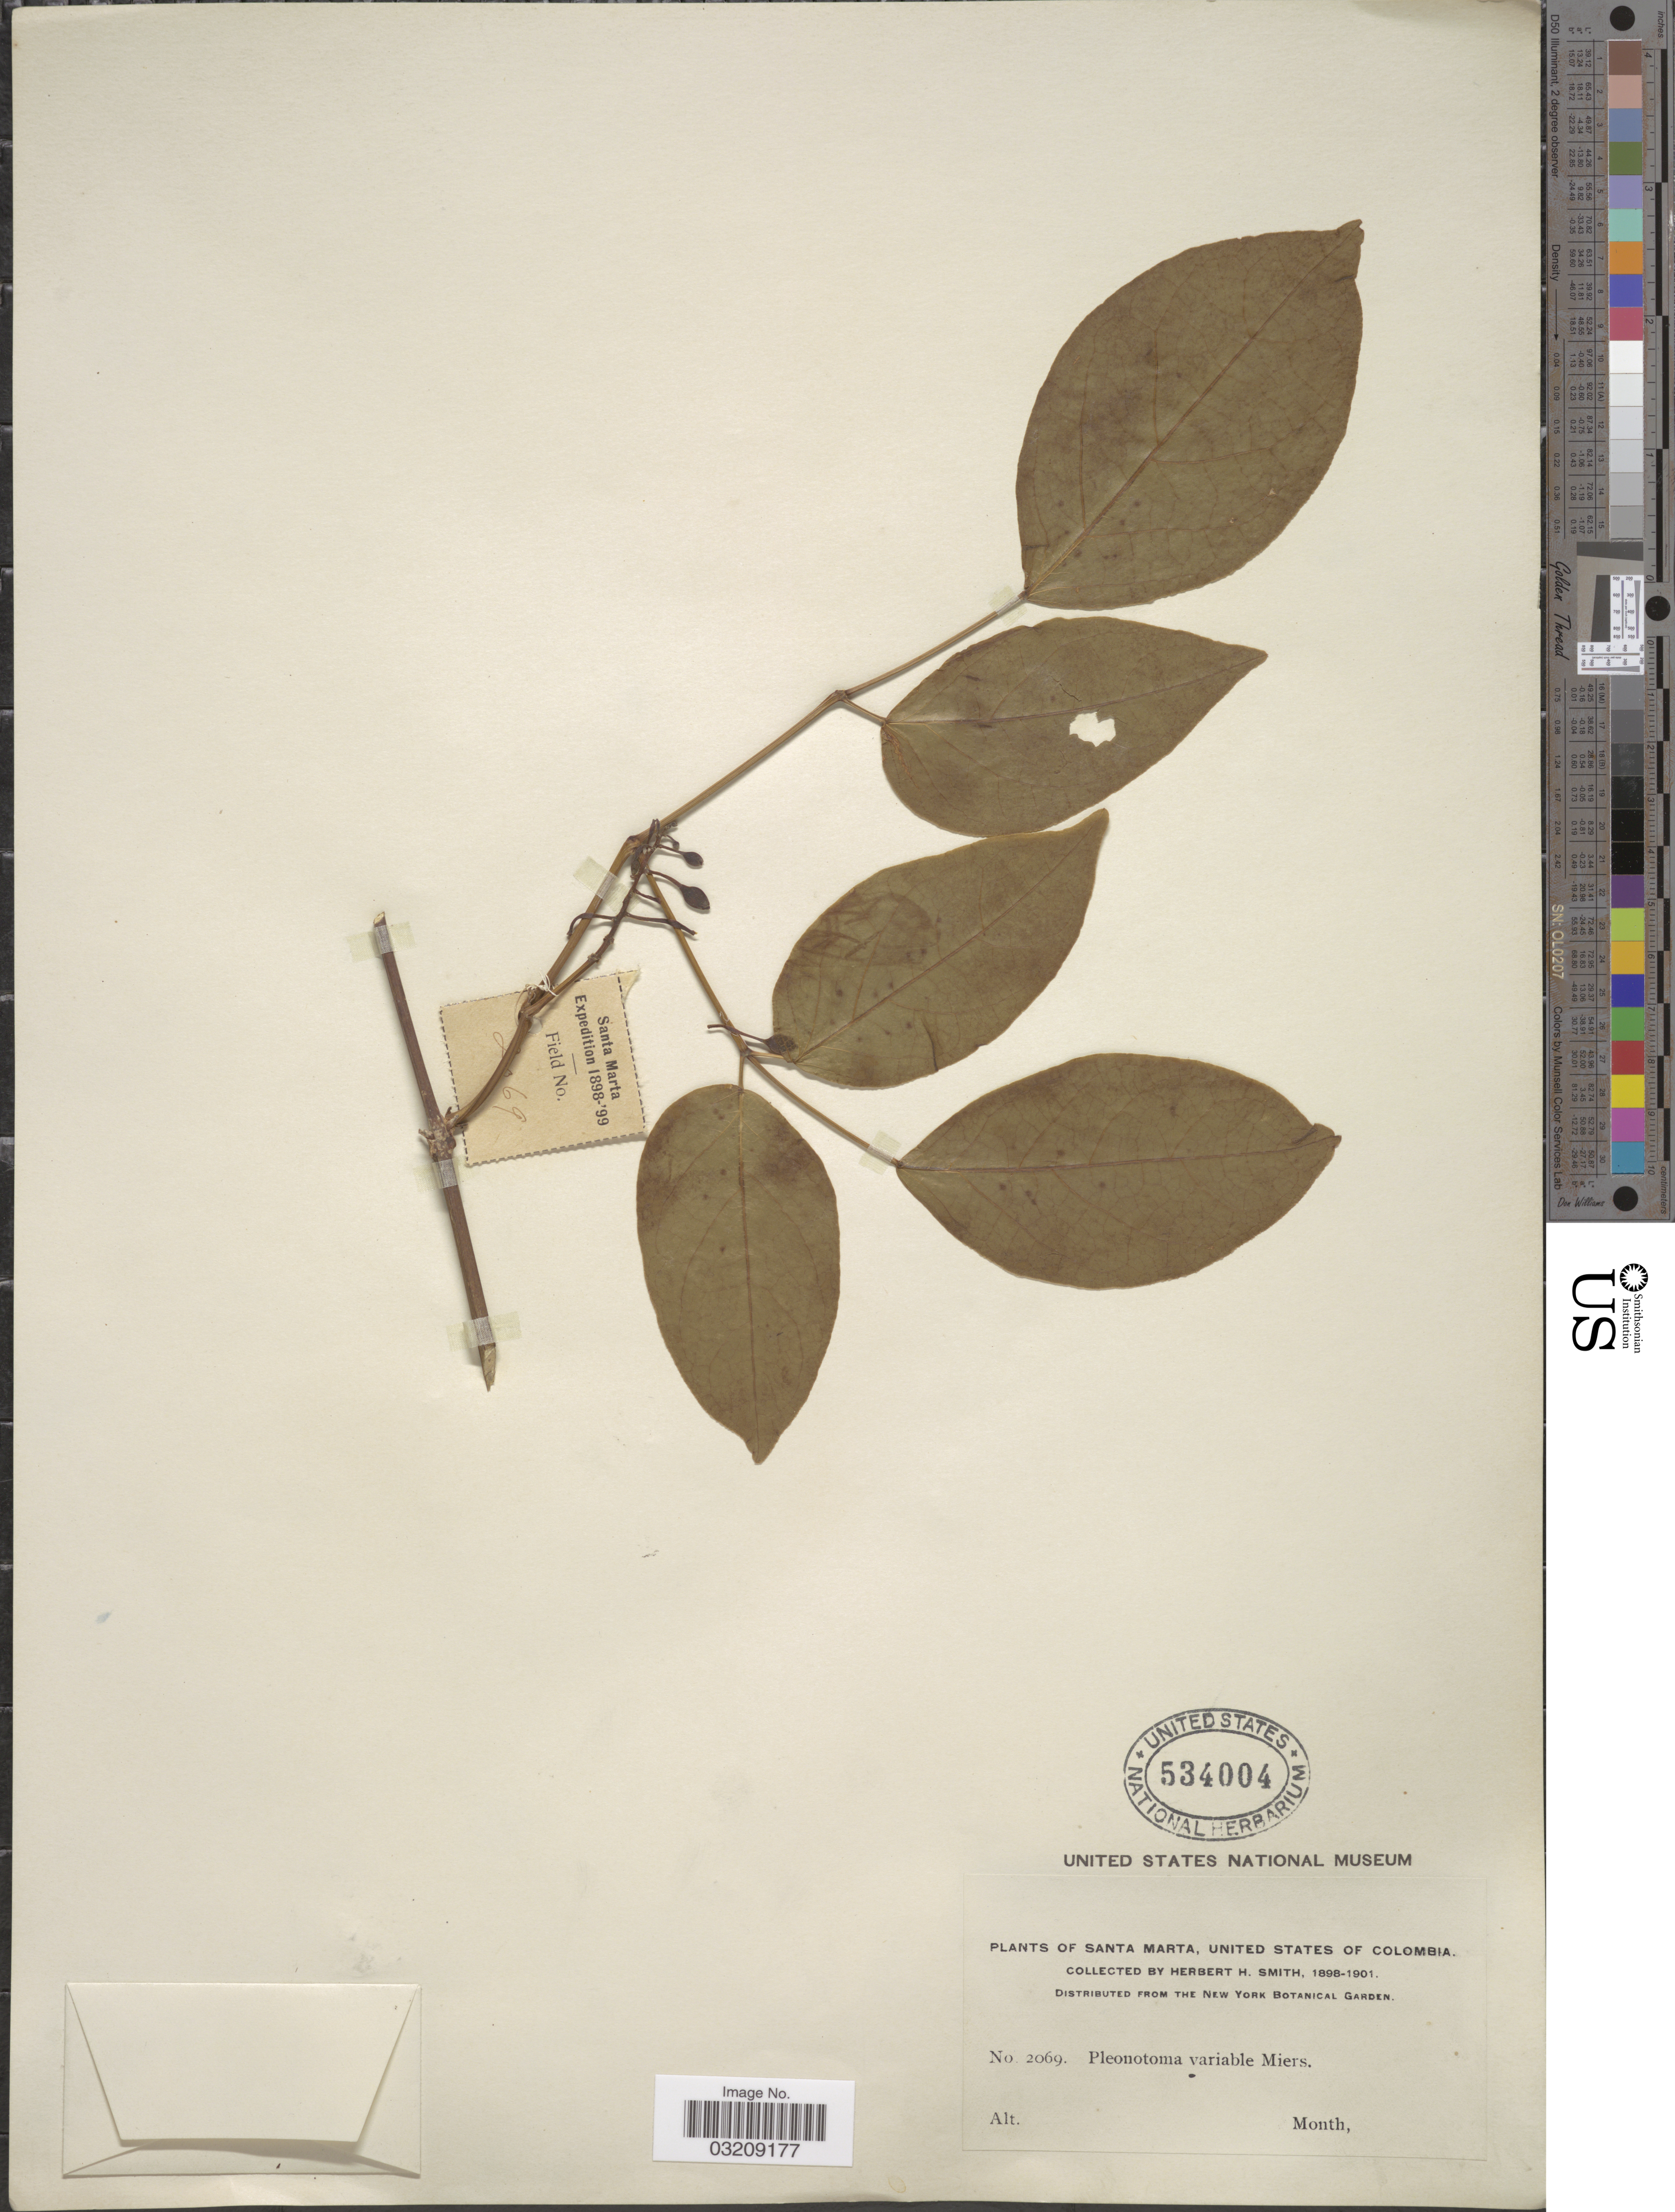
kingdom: Plantae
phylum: Tracheophyta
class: Magnoliopsida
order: Lamiales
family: Bignoniaceae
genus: Pleonotoma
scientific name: Pleonotoma variabilis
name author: (Jacq.) Miers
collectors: Herbert H. Smith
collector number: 2069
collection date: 1898/1901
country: Colombia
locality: Santa Marta, United States of Colombia.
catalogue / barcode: US 534004